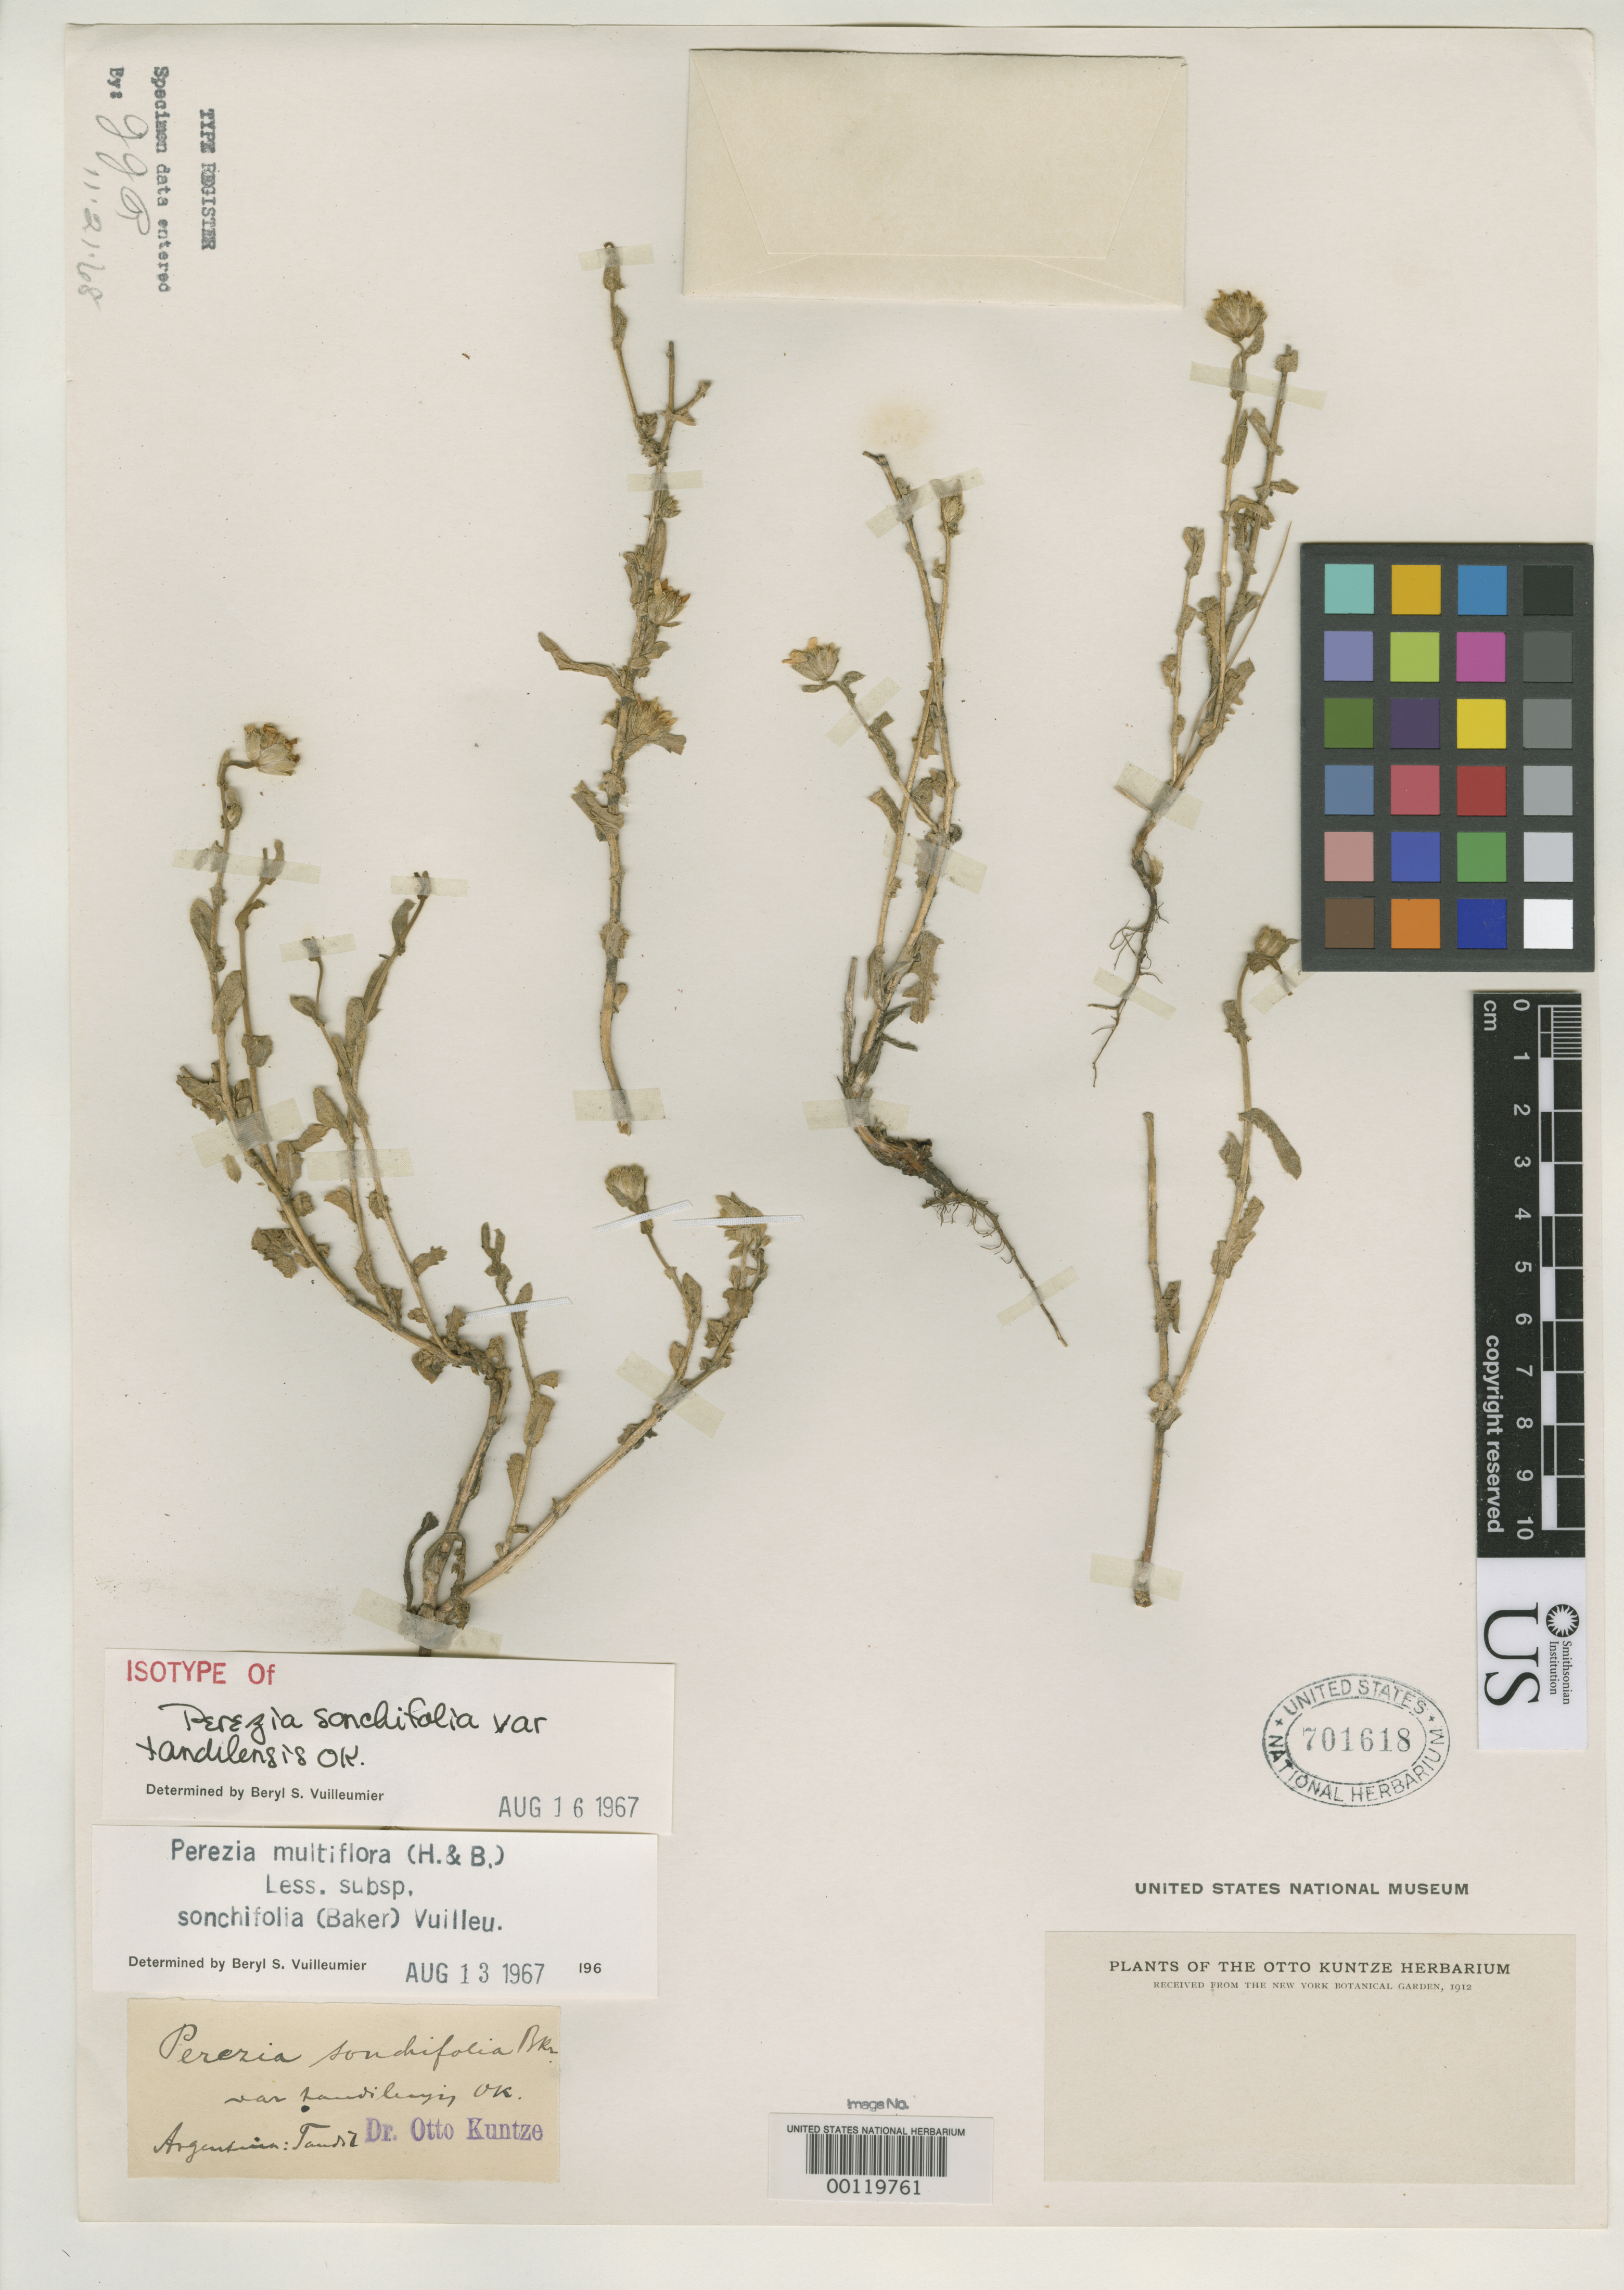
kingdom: Plantae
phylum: Tracheophyta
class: Magnoliopsida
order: Asterales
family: Asteraceae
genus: Perezia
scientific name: Perezia sonchifolia var. tandilensis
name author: Kuntze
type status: Isotype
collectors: C.E.O. Kuntze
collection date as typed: Nov 1892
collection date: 1892-11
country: Argentina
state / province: Buenos Aires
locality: Tandil.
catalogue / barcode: US 701618